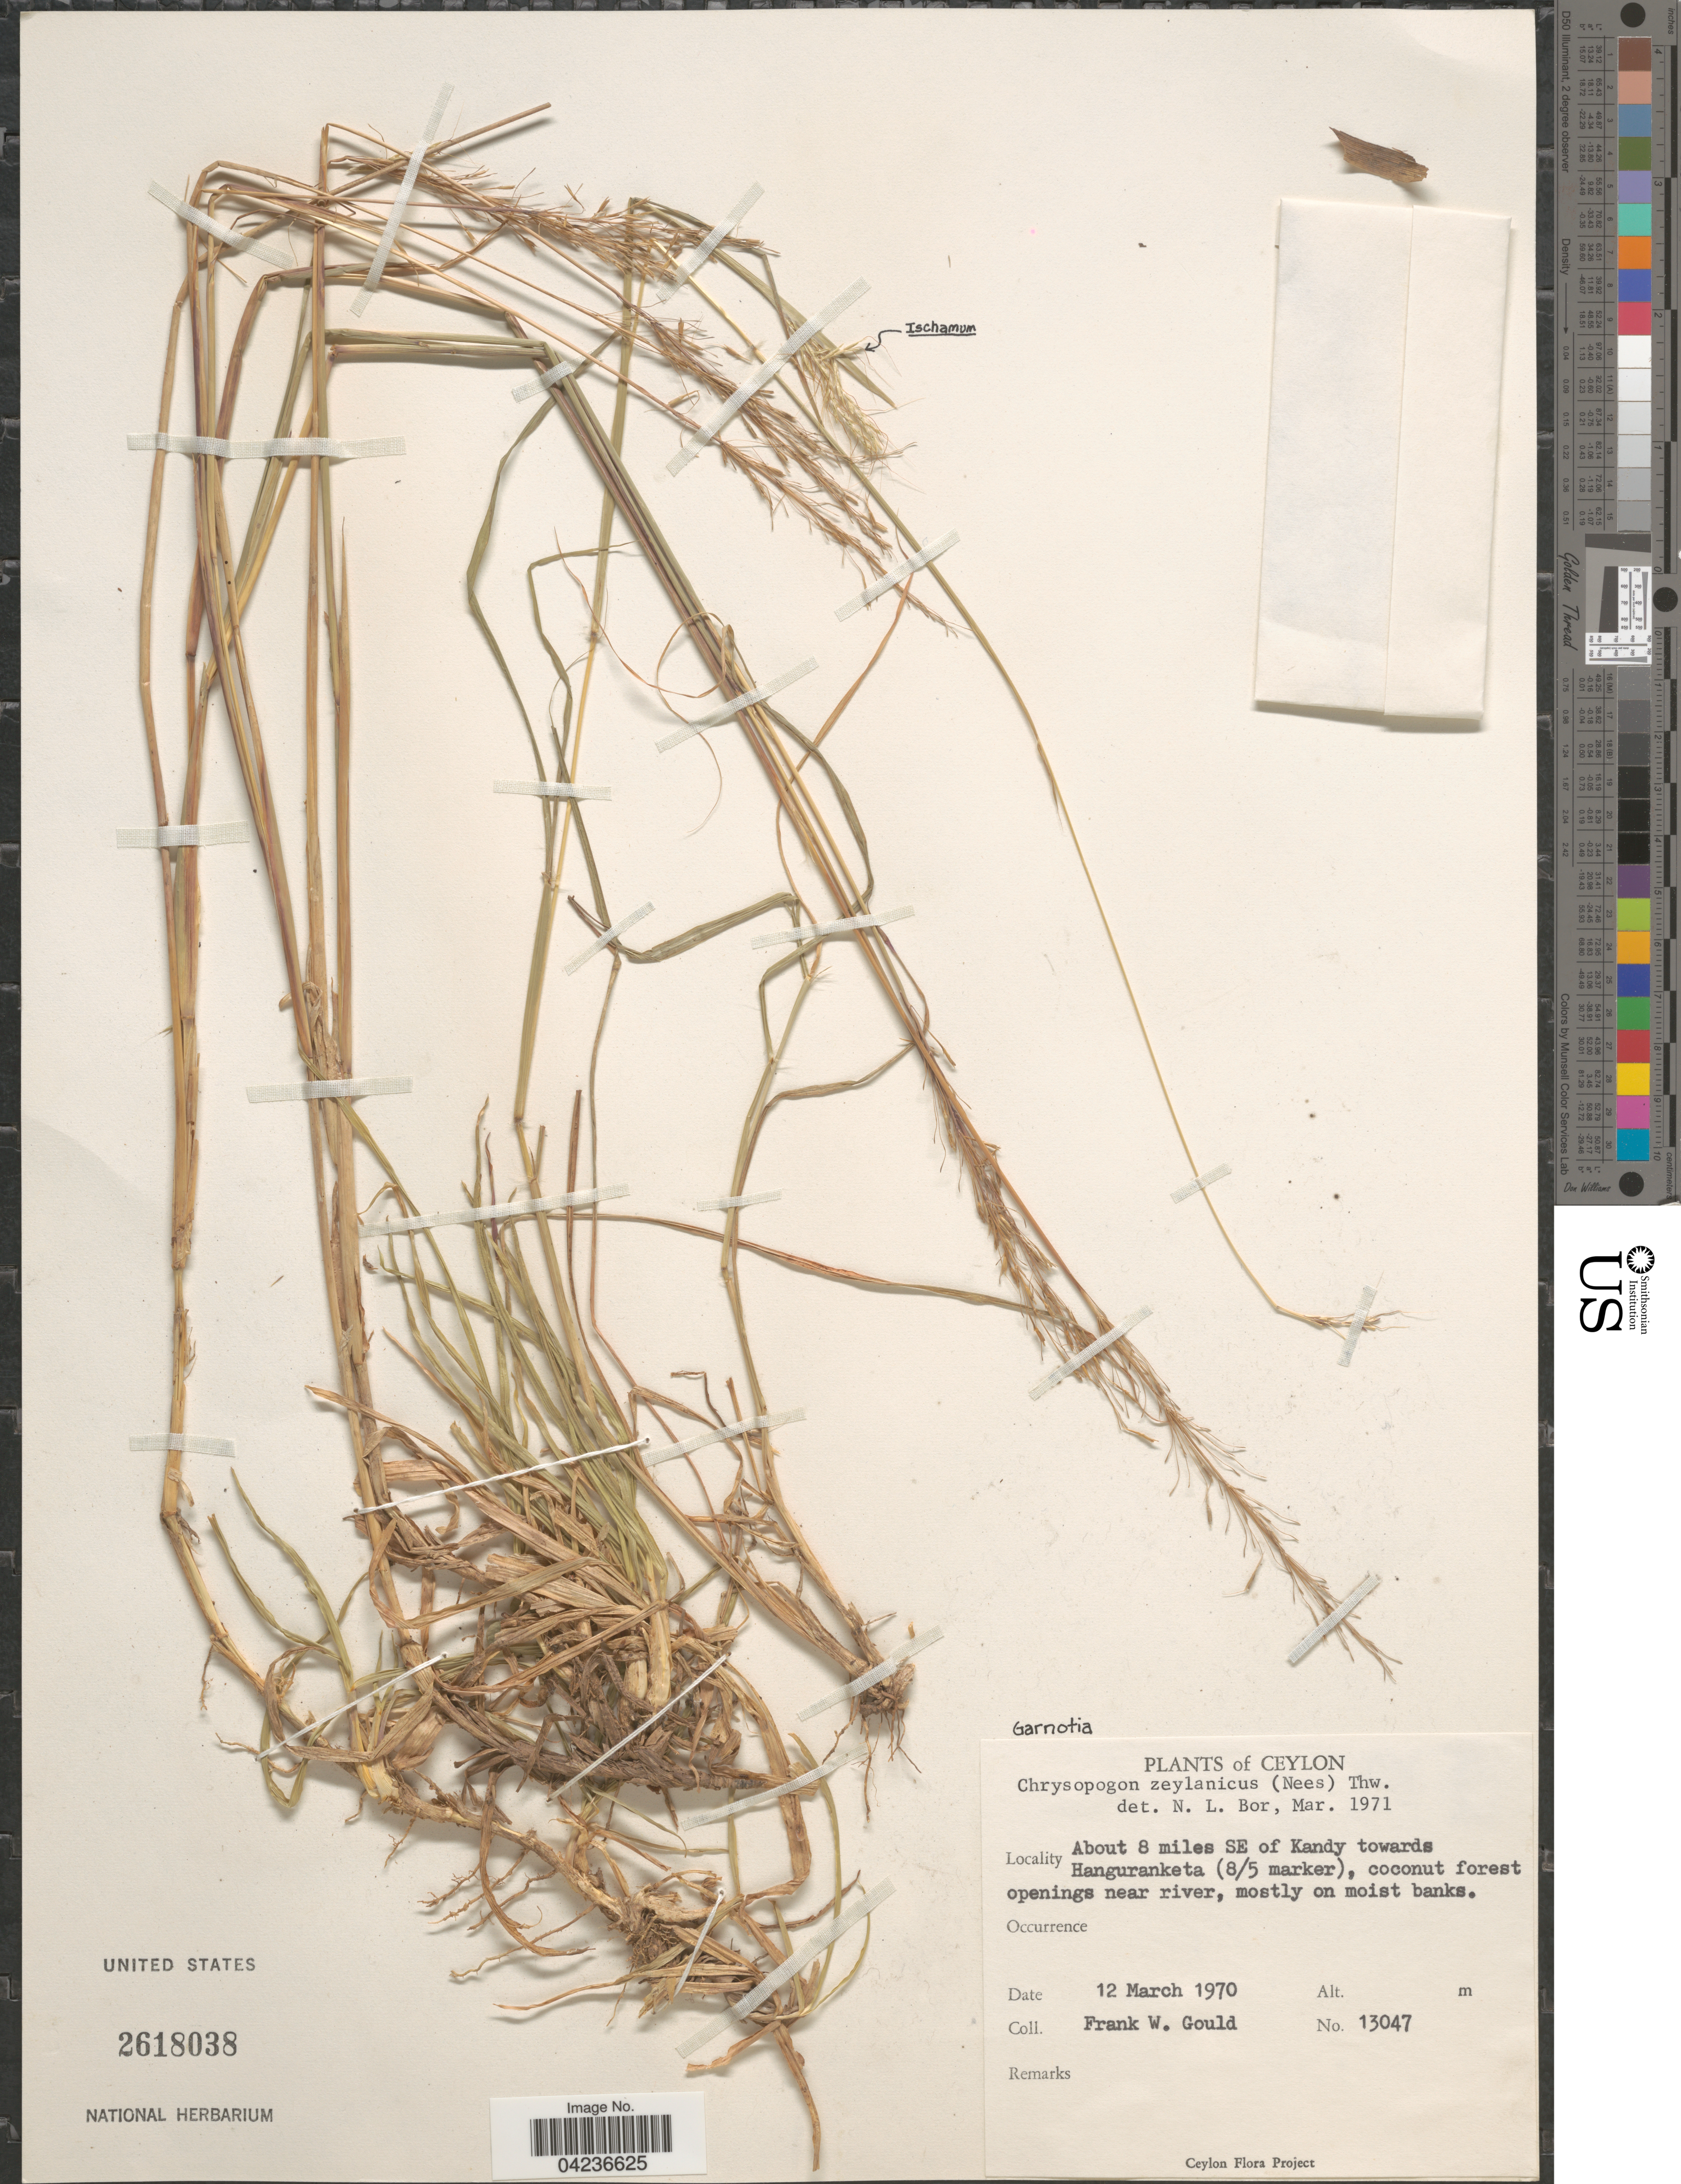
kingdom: Plantae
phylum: Tracheophyta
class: Liliopsida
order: Poales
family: Poaceae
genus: Garnotia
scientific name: Garnotia sp.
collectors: F. W. Gould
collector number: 13047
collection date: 1970-03-12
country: Sri Lanka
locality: Ceylon. About 8 miles SE of Kandy towards Hanguranketa (8/5 marker), coconut forest openings near river, mostly on moist banks.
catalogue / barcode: US 2618038